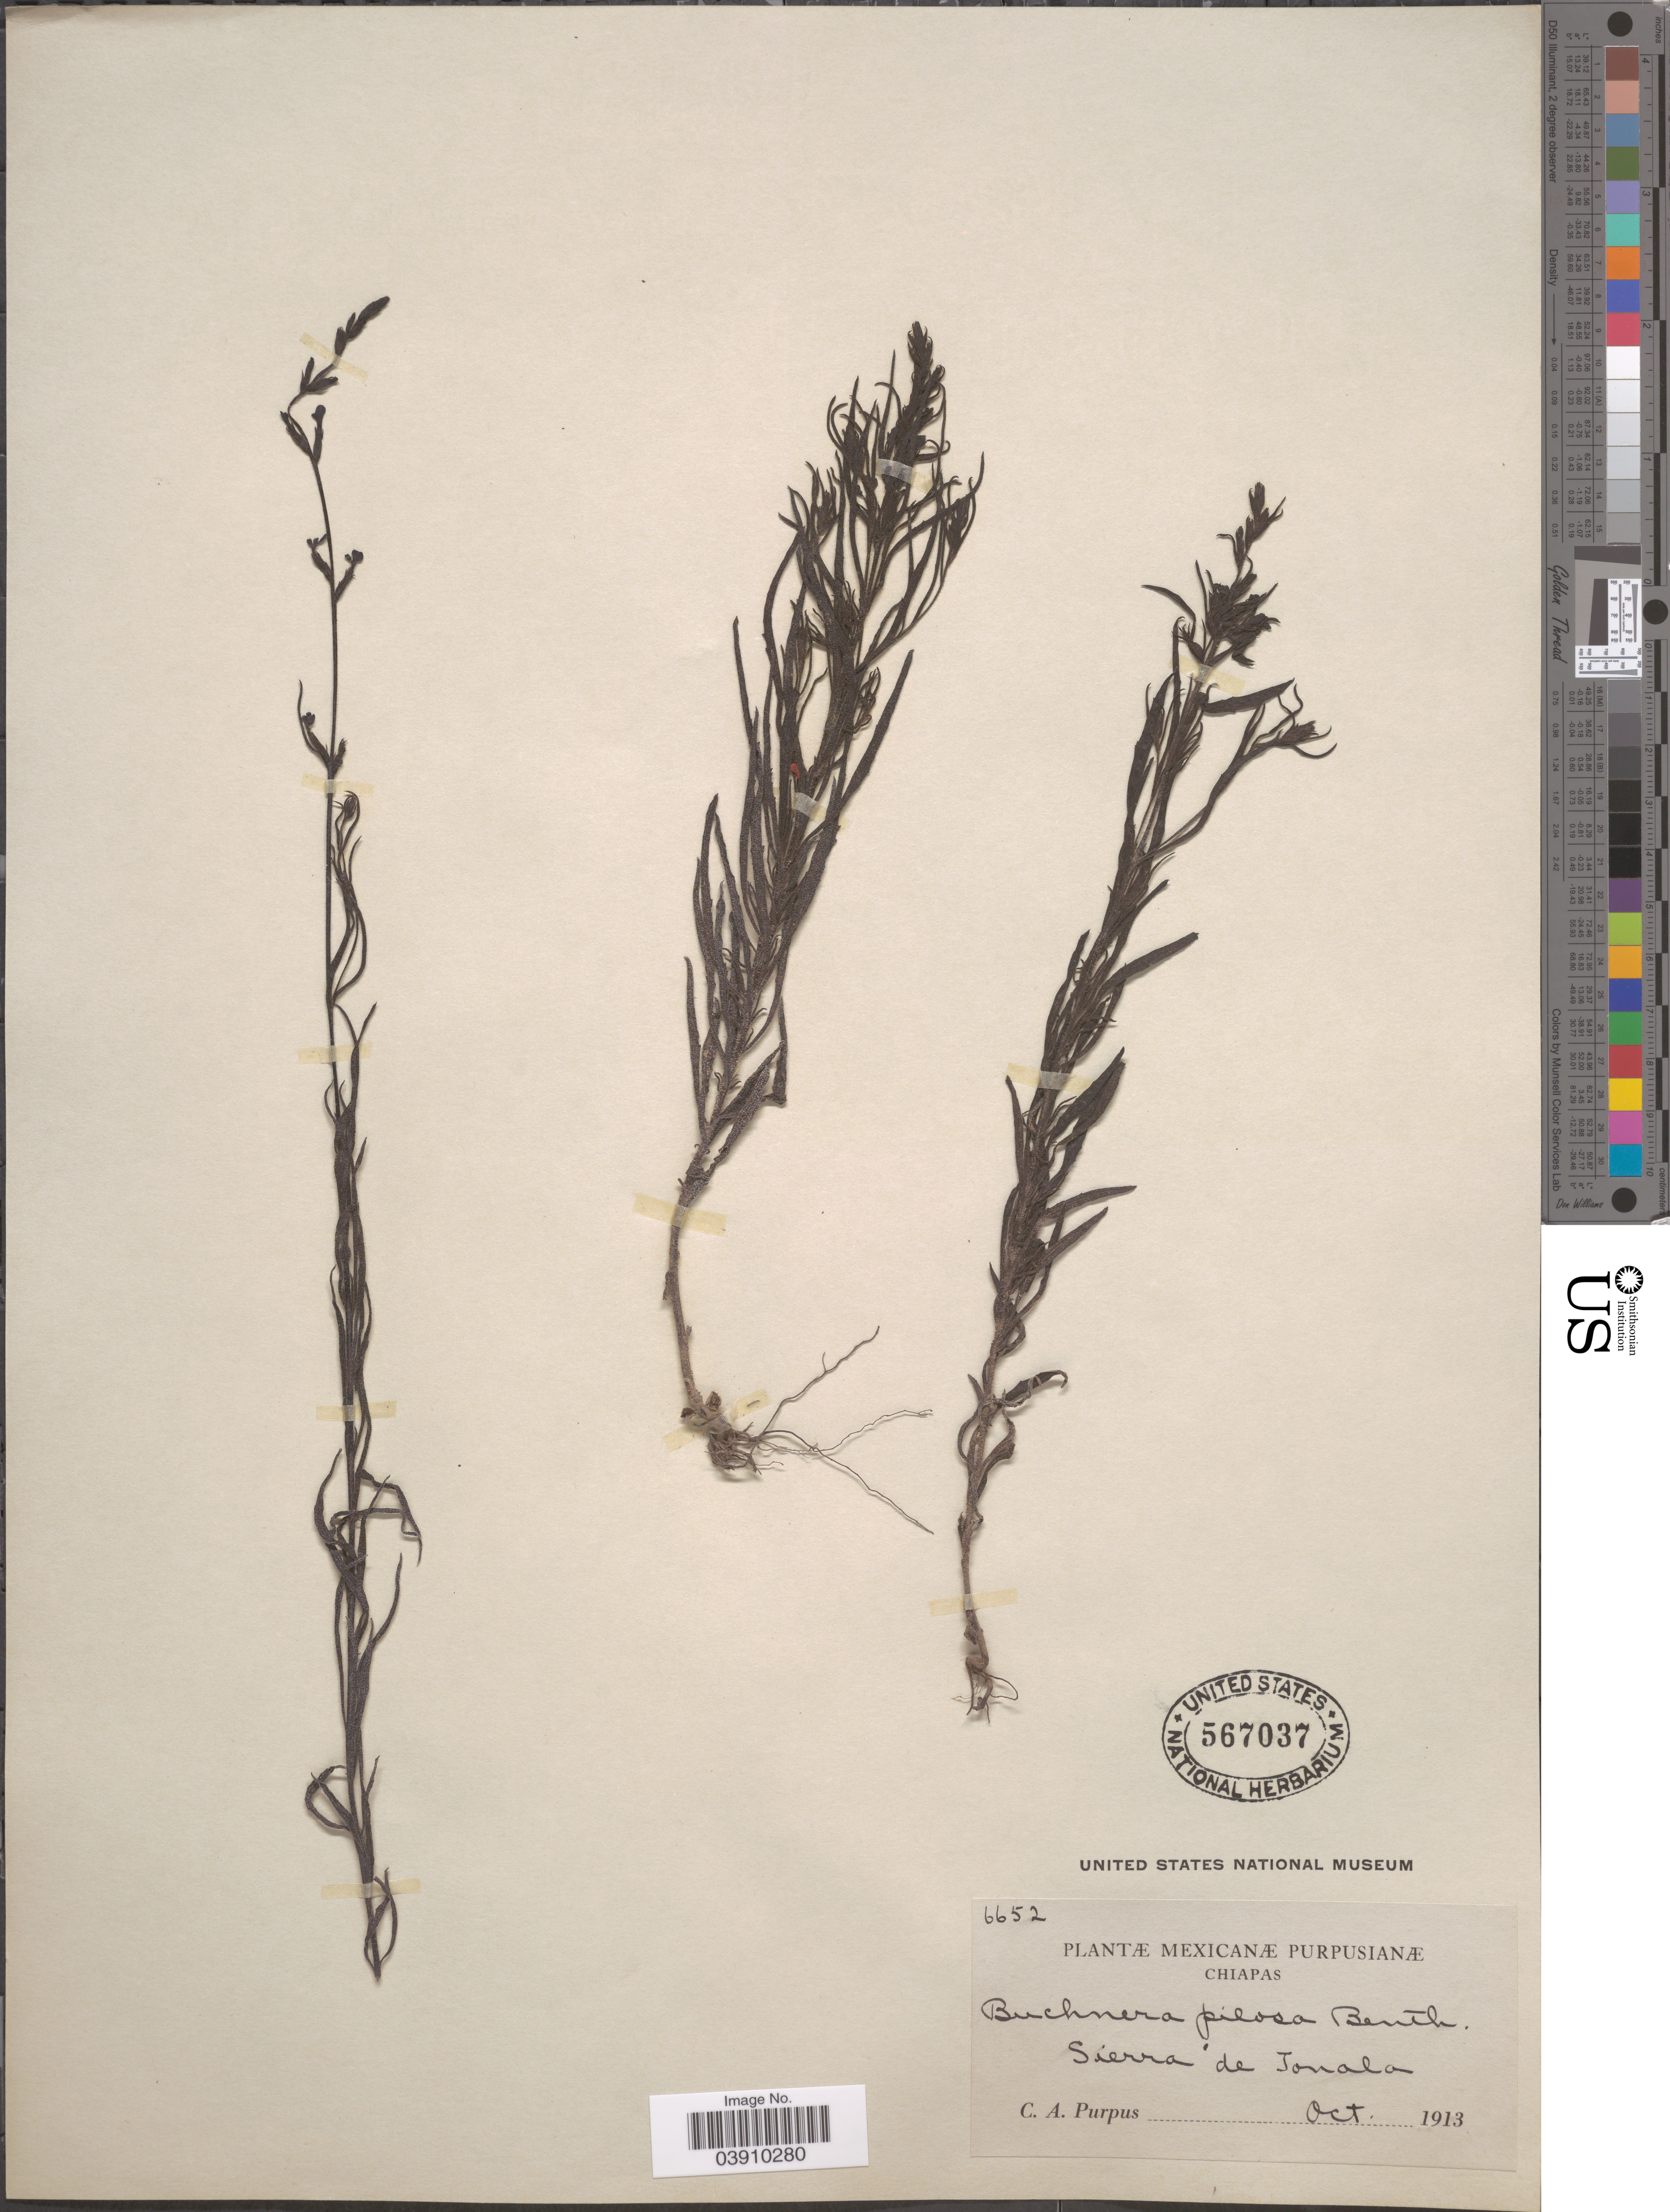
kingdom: Plantae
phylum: Tracheophyta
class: Magnoliopsida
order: Lamiales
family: Orobanchaceae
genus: Buchnera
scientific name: Buchnera pusilla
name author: Kunth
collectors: C. A. Purpus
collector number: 6652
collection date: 1913-10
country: Mexico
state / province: Chiapas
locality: Sierra de Tonala.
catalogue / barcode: US 567037